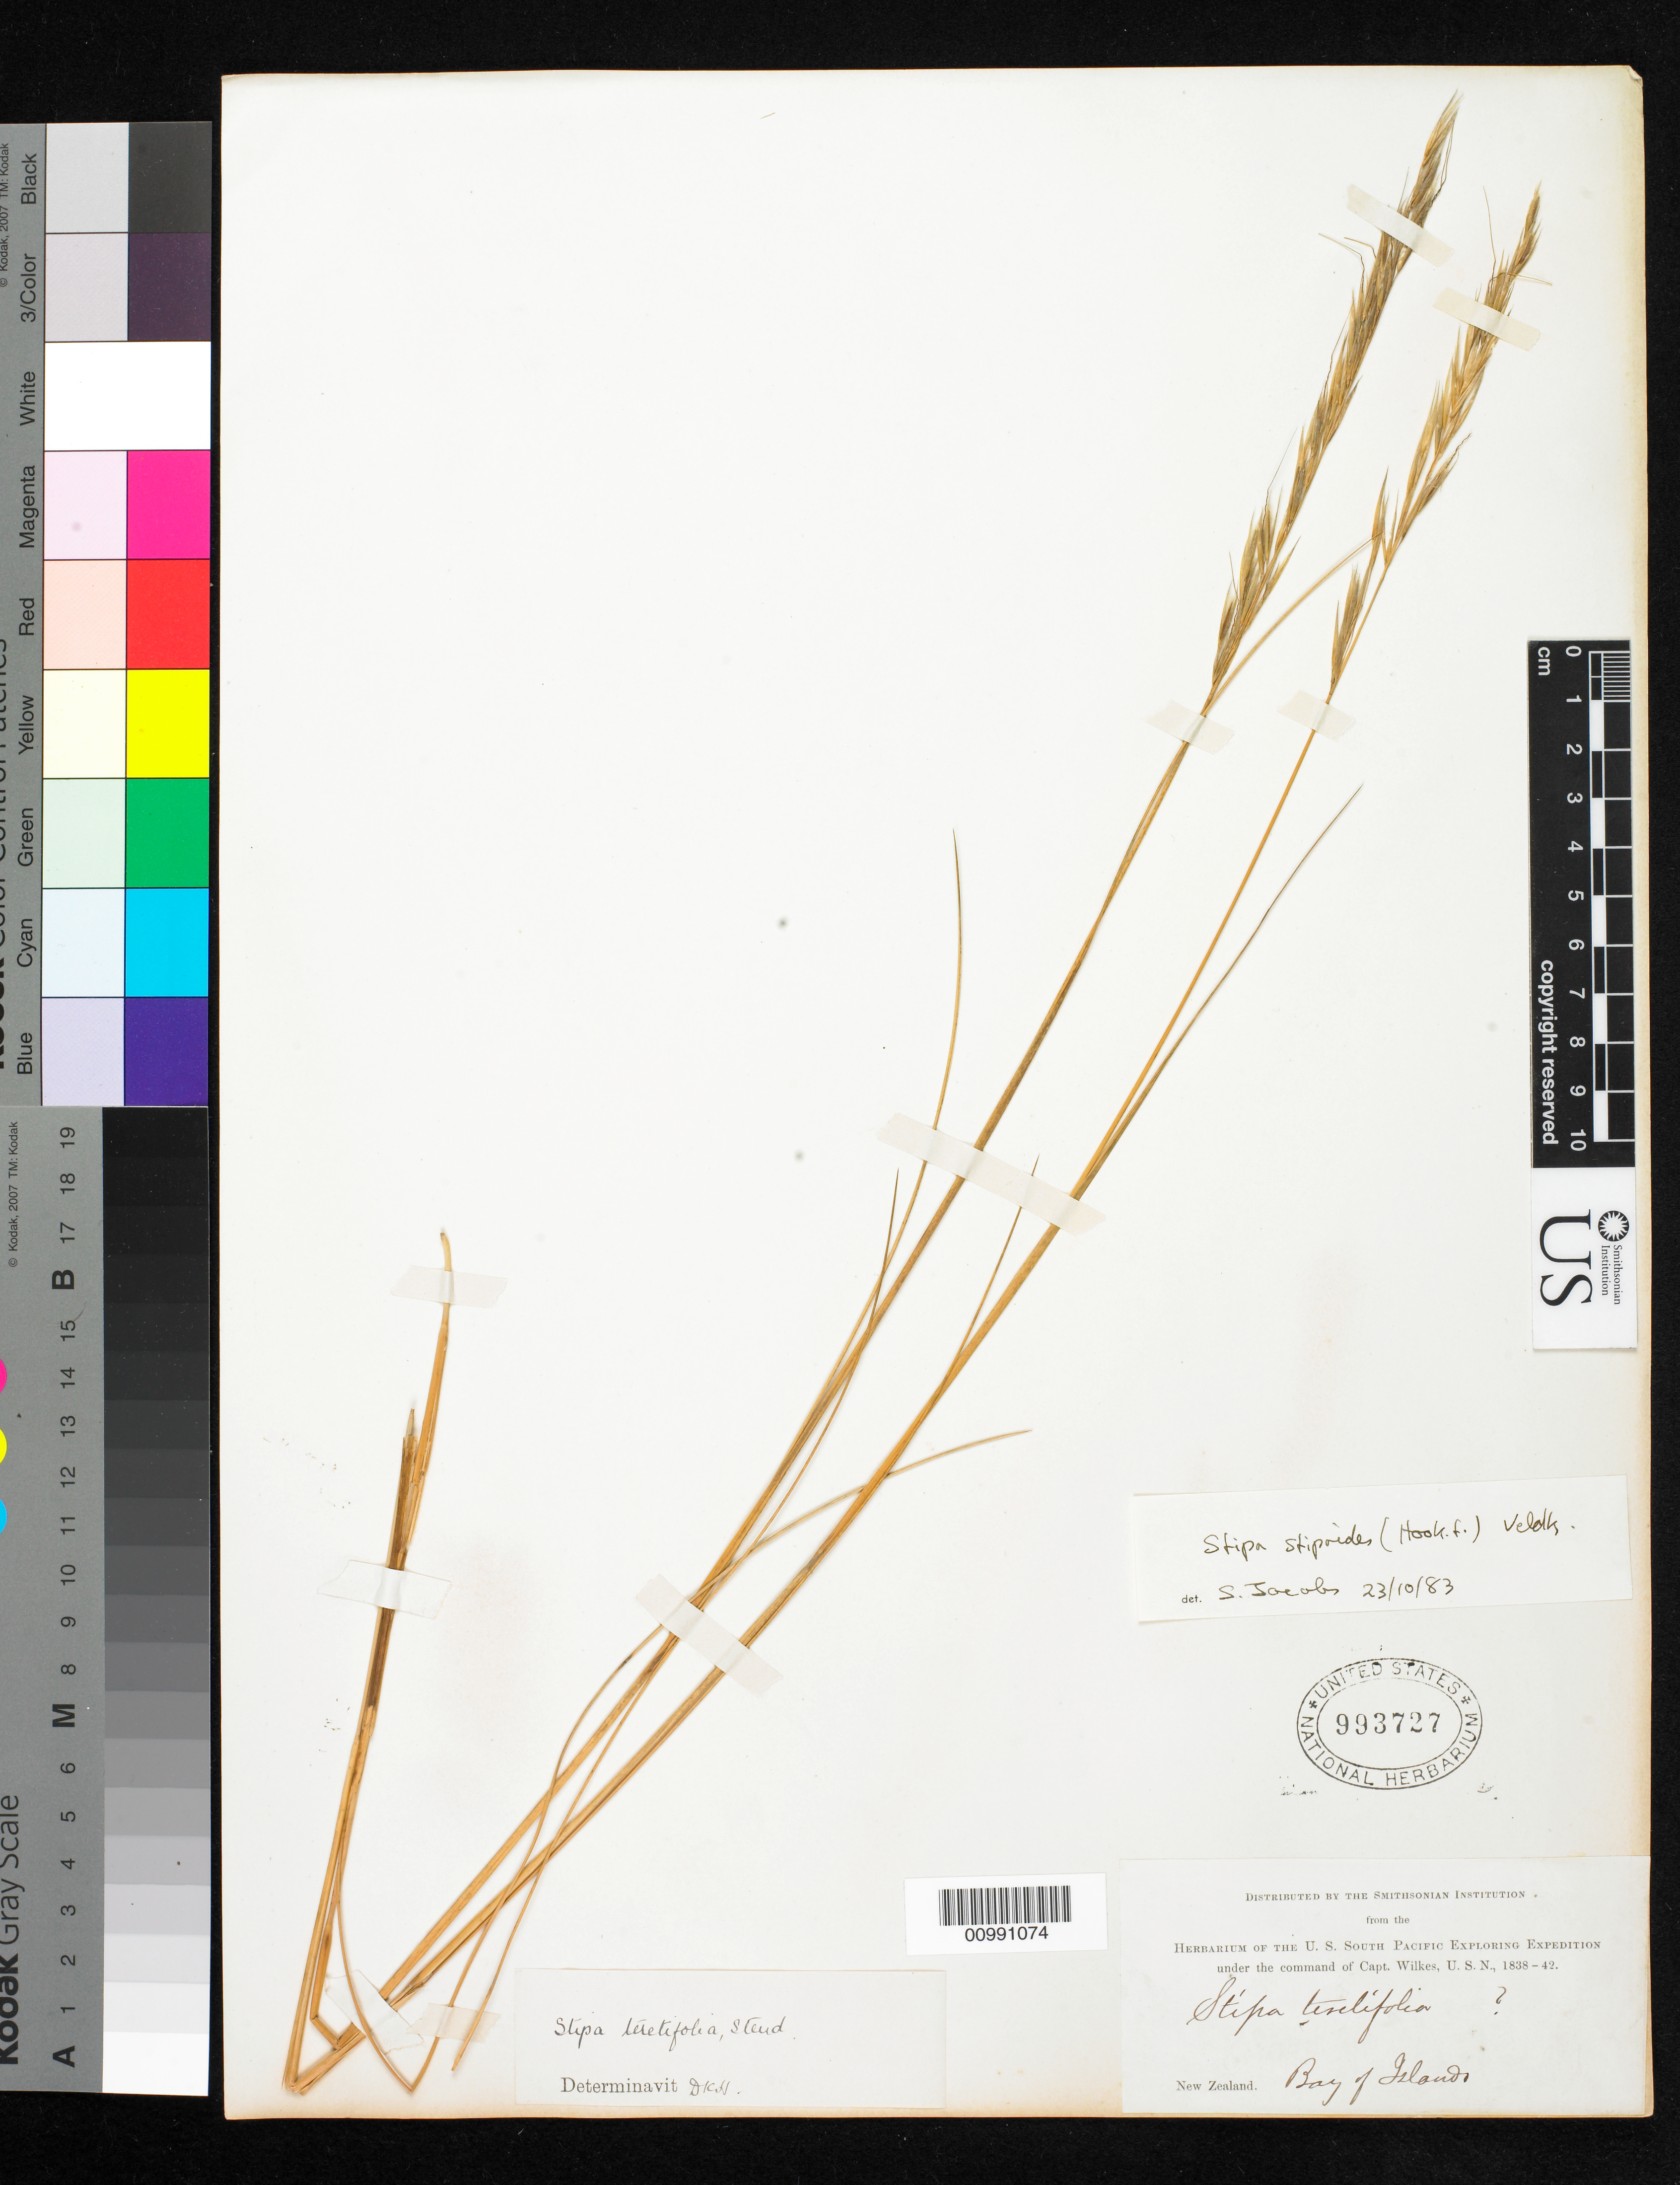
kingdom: Plantae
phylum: Tracheophyta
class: Liliopsida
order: Poales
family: Poaceae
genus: Stipa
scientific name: Stipa stipoides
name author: (Hook. f.) Veldkamp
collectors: Wilkes Explor. Exped.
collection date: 1838/1842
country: New Zealand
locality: Bay of Islands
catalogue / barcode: US 993727